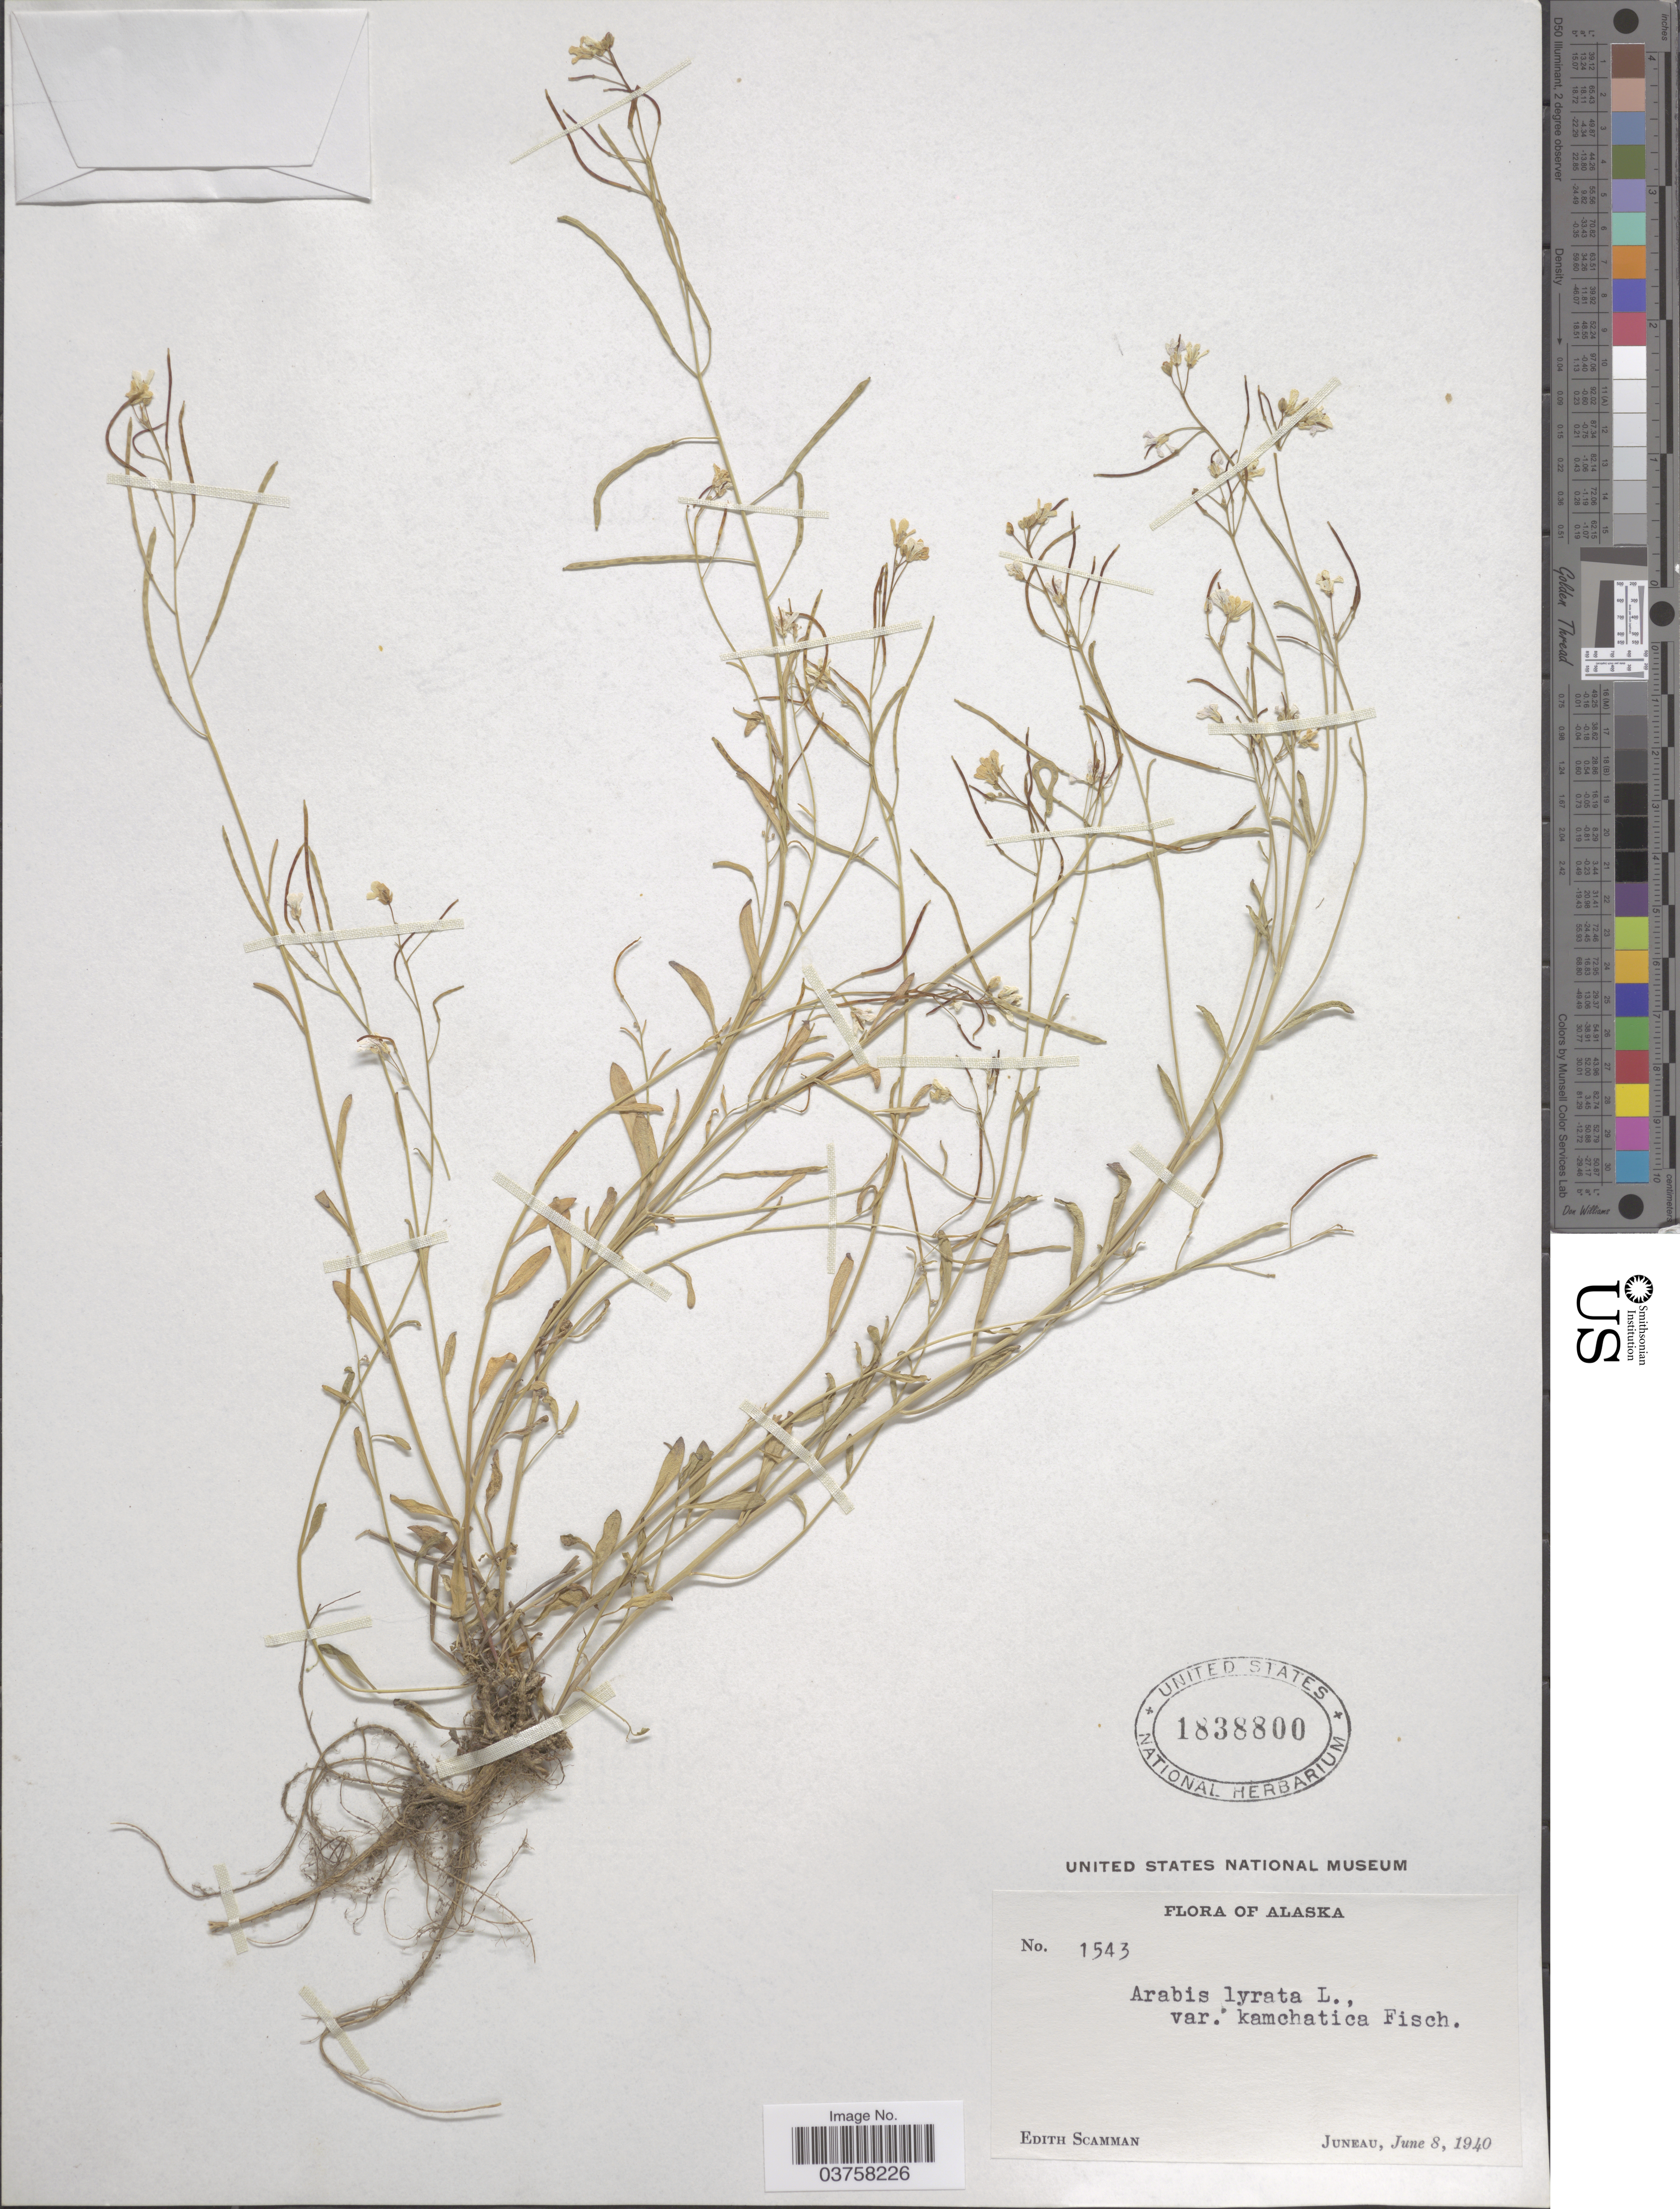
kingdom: Plantae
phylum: Tracheophyta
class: Magnoliopsida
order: Brassicales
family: Brassicaceae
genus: Arabis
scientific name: Arabis lyrata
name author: L.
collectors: E. Scamman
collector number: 1543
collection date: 1940-06-08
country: United States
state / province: Alaska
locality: Juneau.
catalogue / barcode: US 1838800